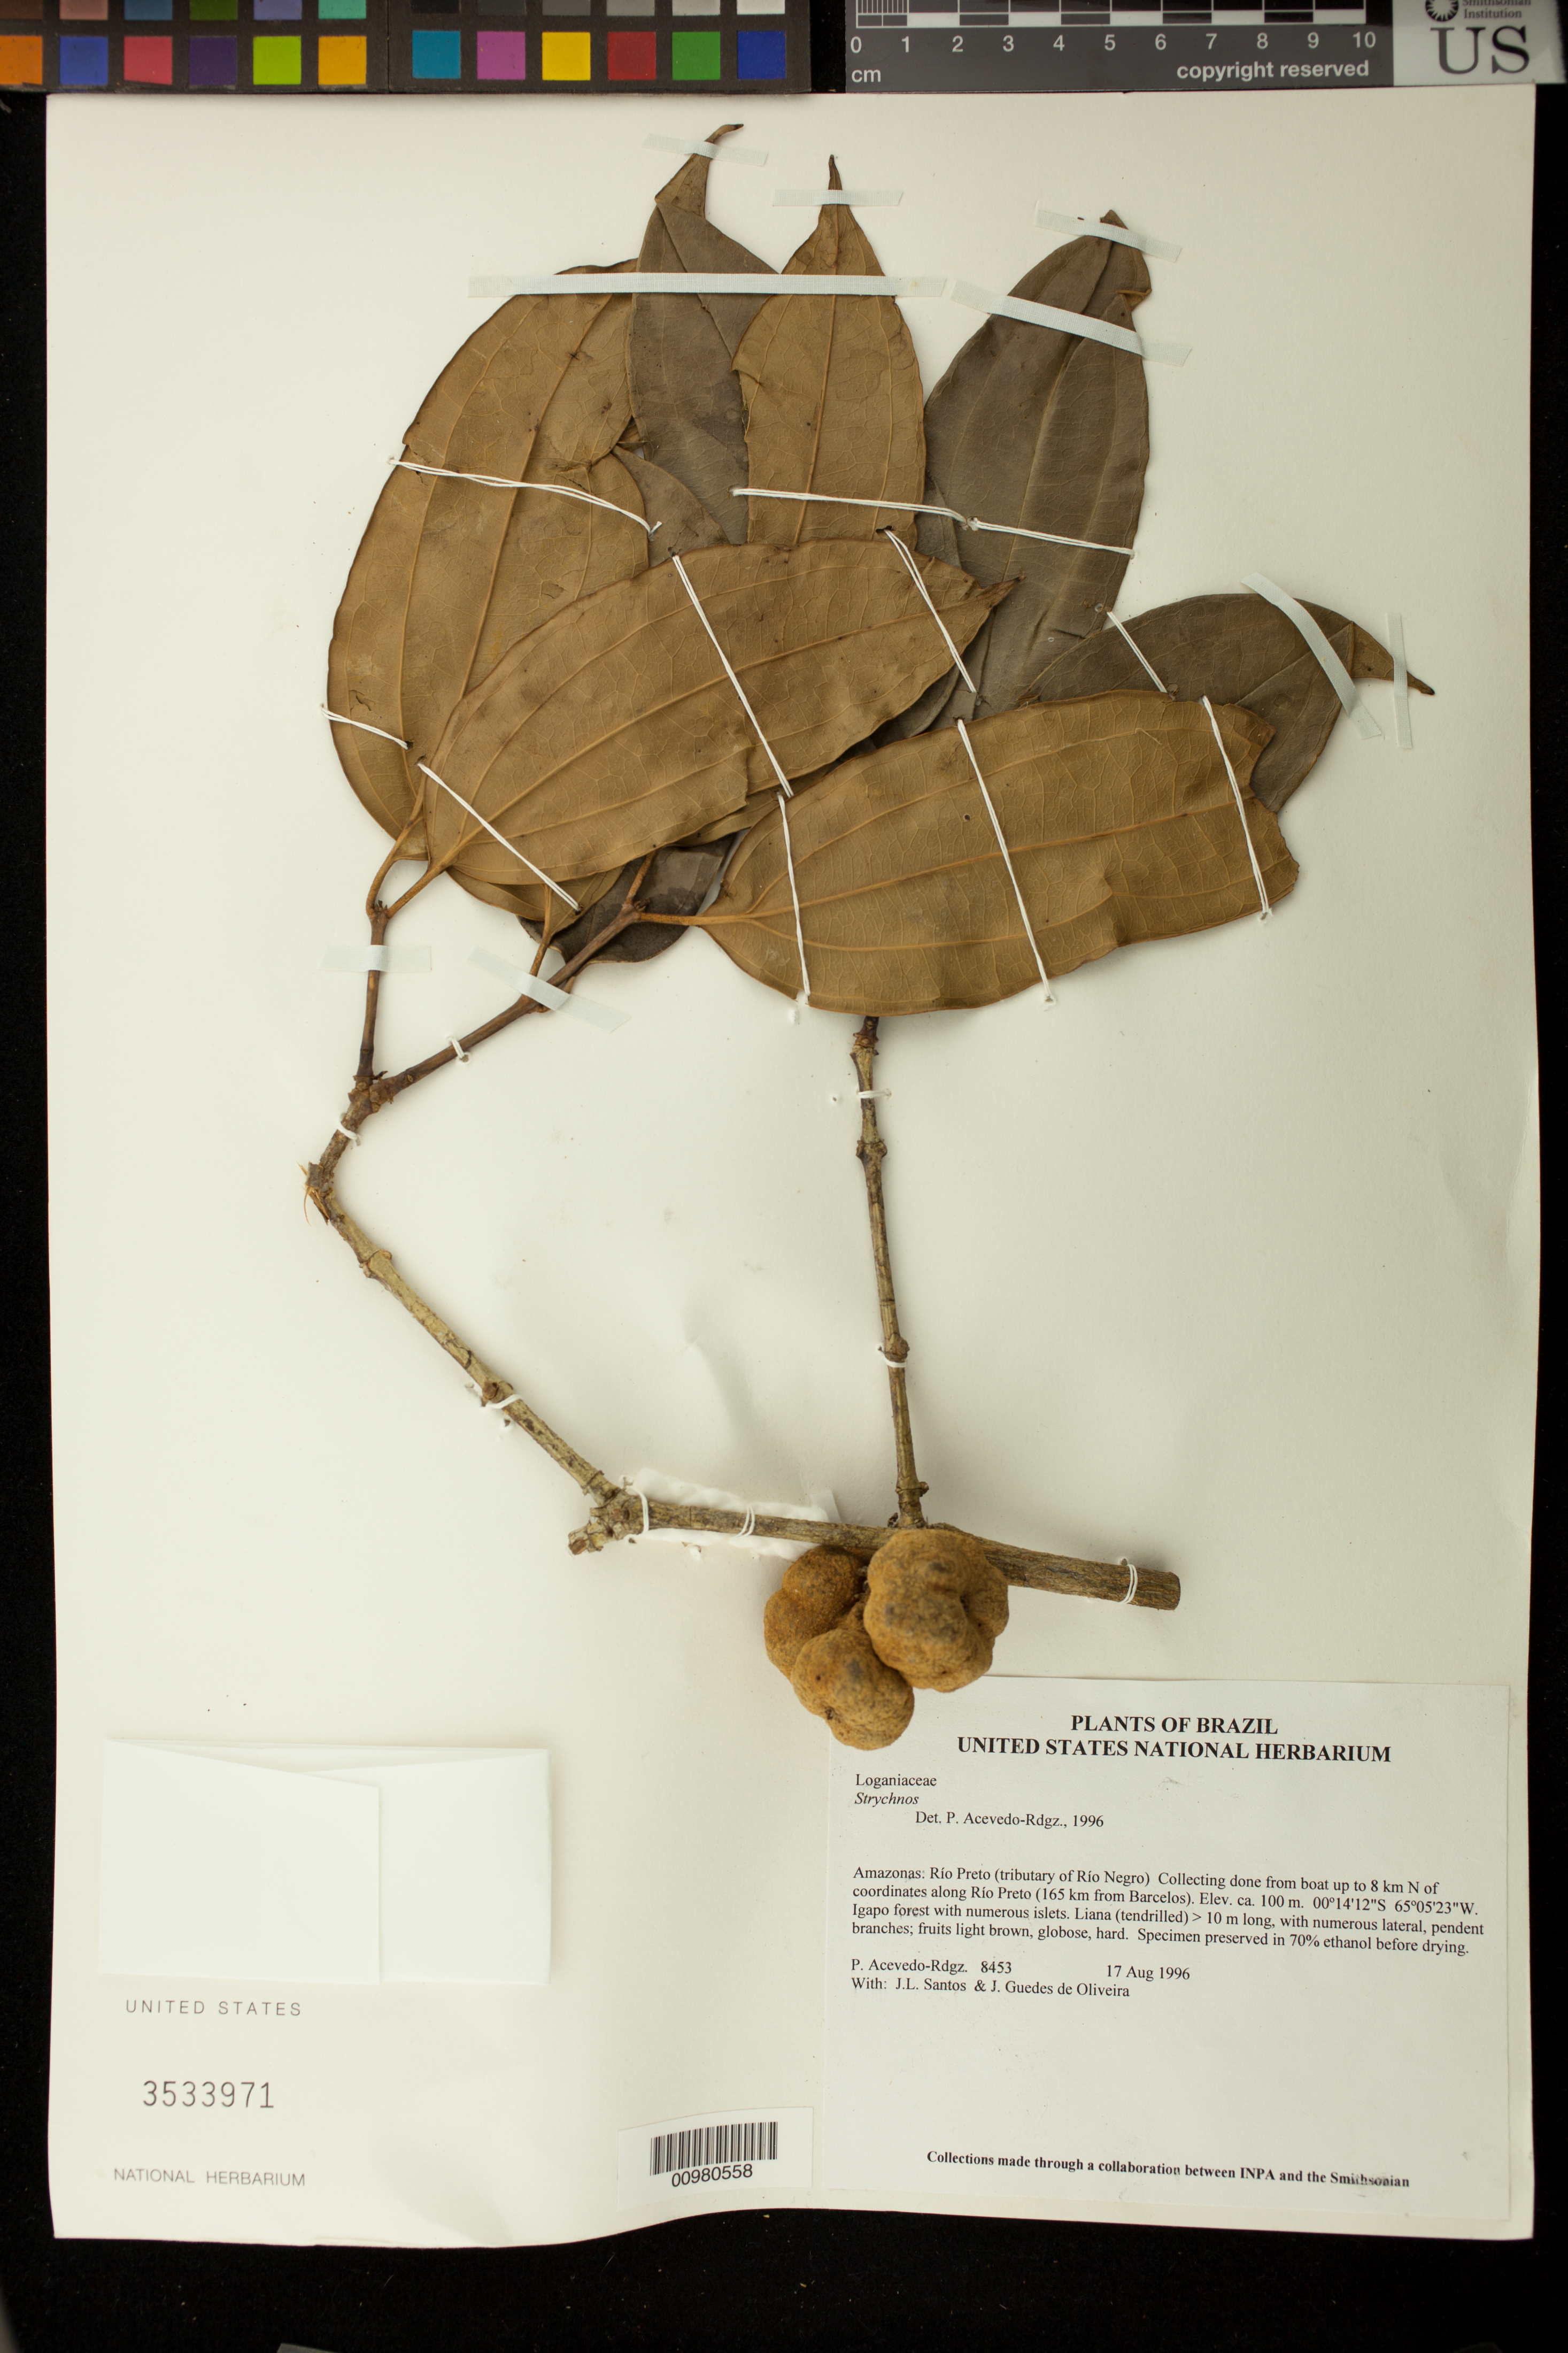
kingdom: Plantae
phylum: Tracheophyta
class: Magnoliopsida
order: Gentianales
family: Loganiaceae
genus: Strychnos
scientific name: Strychnos peckii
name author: B.L. Rob.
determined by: Setubal, R. B.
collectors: P. Acevedo-Rodr., J. L. Santos & J. Guedes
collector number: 8453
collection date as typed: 17 Aug 1996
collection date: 1996-08-17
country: Brazil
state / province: Amazonas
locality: Amazonas: Río Preto (tributary of Río Negro) Collecting done from boat up to 8 km N of coordinates along Río Preto (165 km from Barcelos).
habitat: Igapo forest with numerous islets.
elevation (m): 100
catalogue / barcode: US 3533971